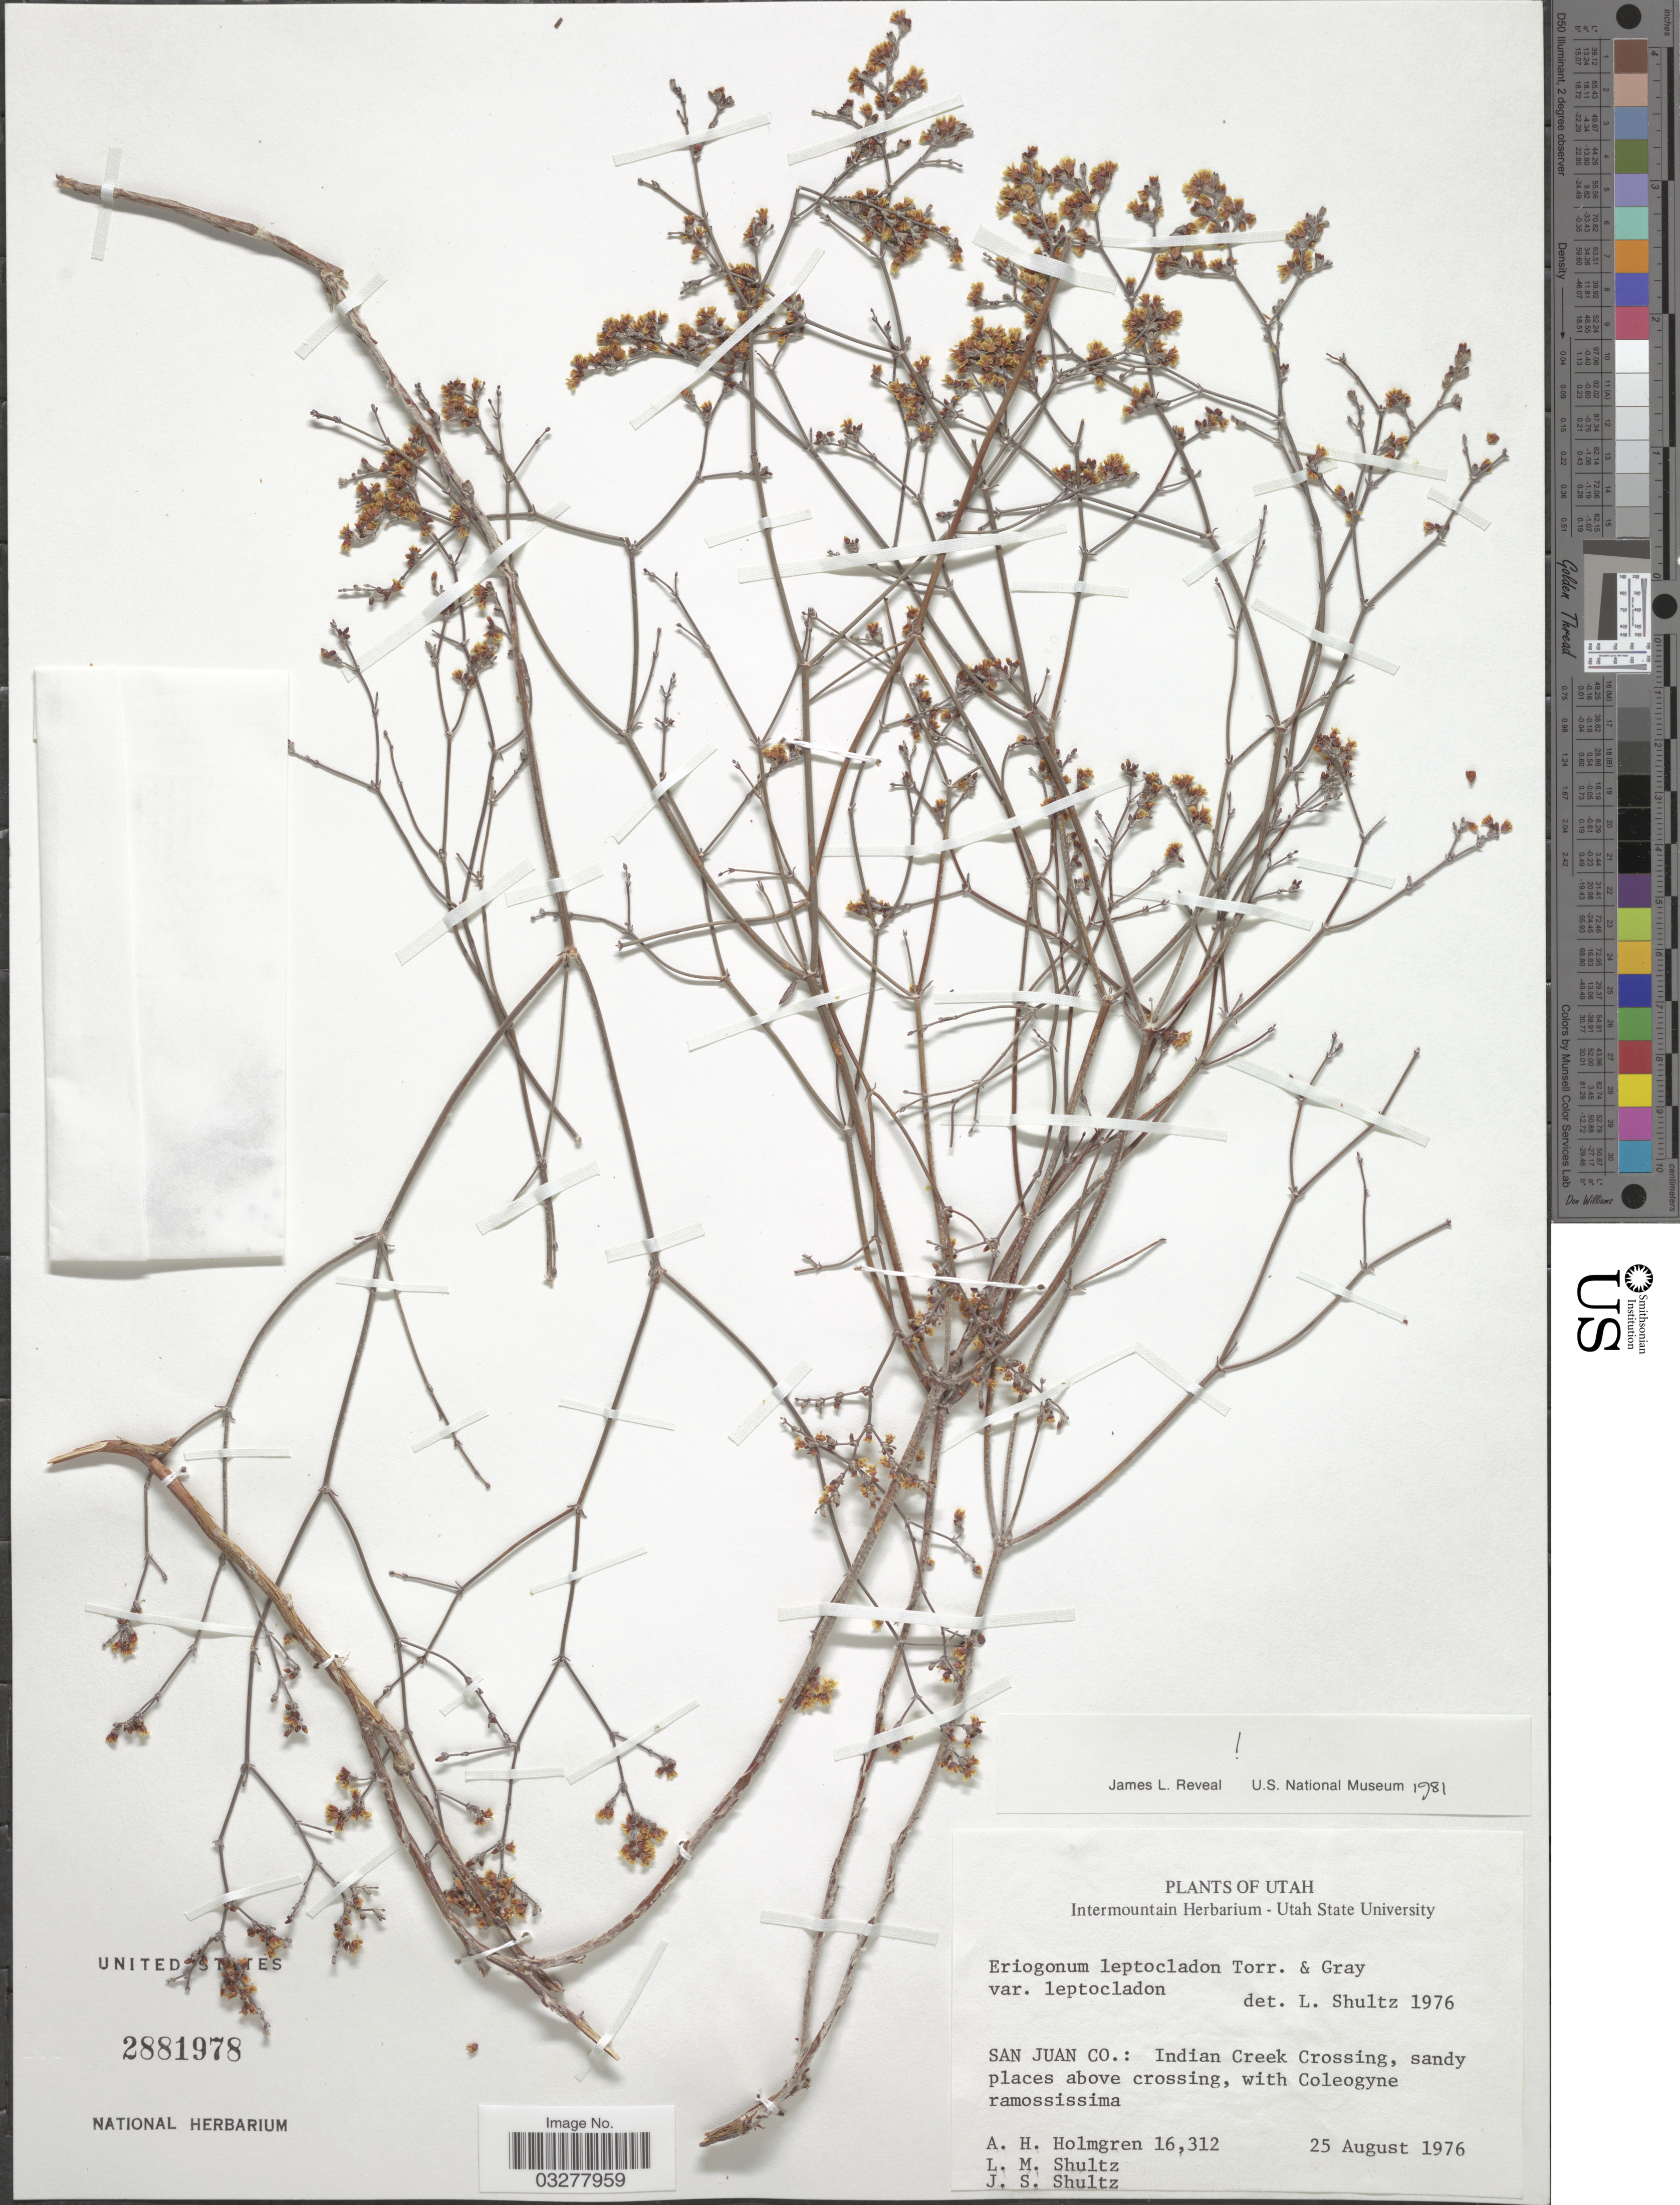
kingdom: Plantae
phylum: Tracheophyta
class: Magnoliopsida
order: Caryophyllales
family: Polygonaceae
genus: Eriogonum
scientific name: Eriogonum leptocladon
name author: Torr. & A. Gray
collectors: A. H. Holmgren, L. Shultz & J. Shultz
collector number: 16312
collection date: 1976-08-25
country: United States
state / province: Utah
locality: San Juan Co.: Indian Creek Crossing.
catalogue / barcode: US 2881978